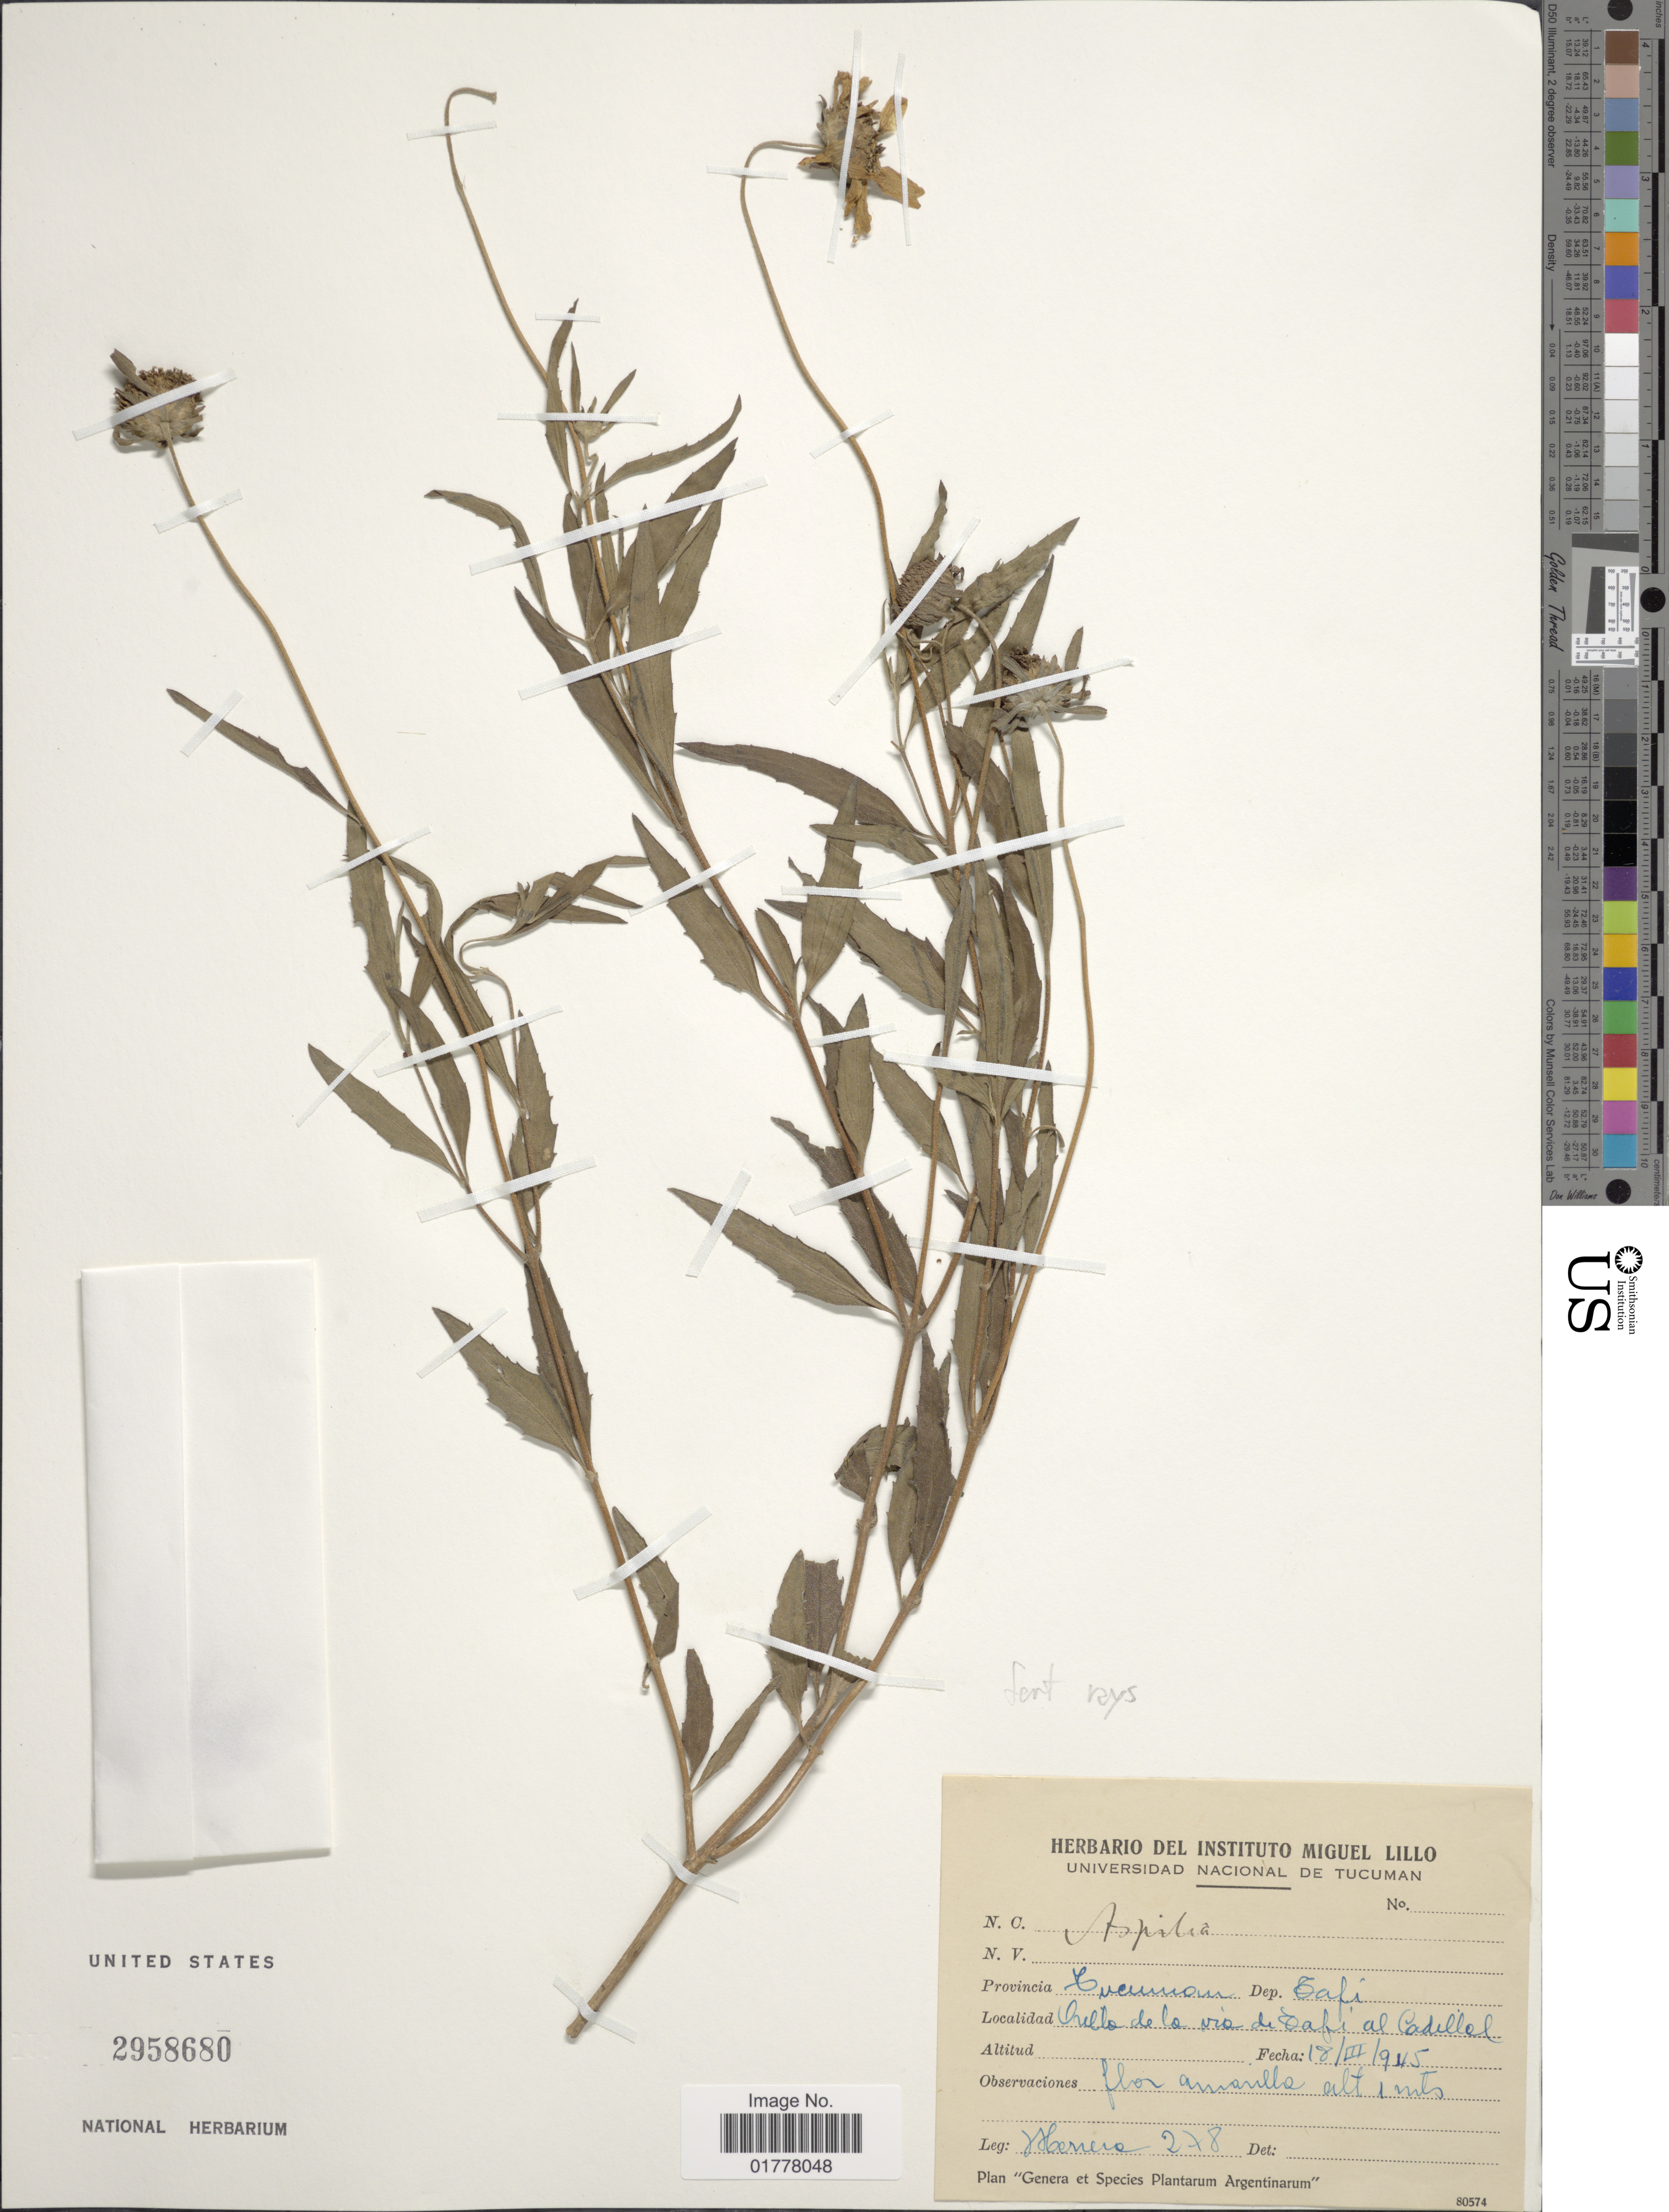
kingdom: Plantae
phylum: Tracheophyta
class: Magnoliopsida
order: Asterales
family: Asteraceae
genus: Angelphytum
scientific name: Angelphytum aspilioides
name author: (Griseb.) H. Rob.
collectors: Herrera, --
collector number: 278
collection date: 1945-03-18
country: Argentina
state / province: Tucuman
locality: Dep. Tafi. Orillas de la via de Tafi al Cadillal.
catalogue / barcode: US 2958680